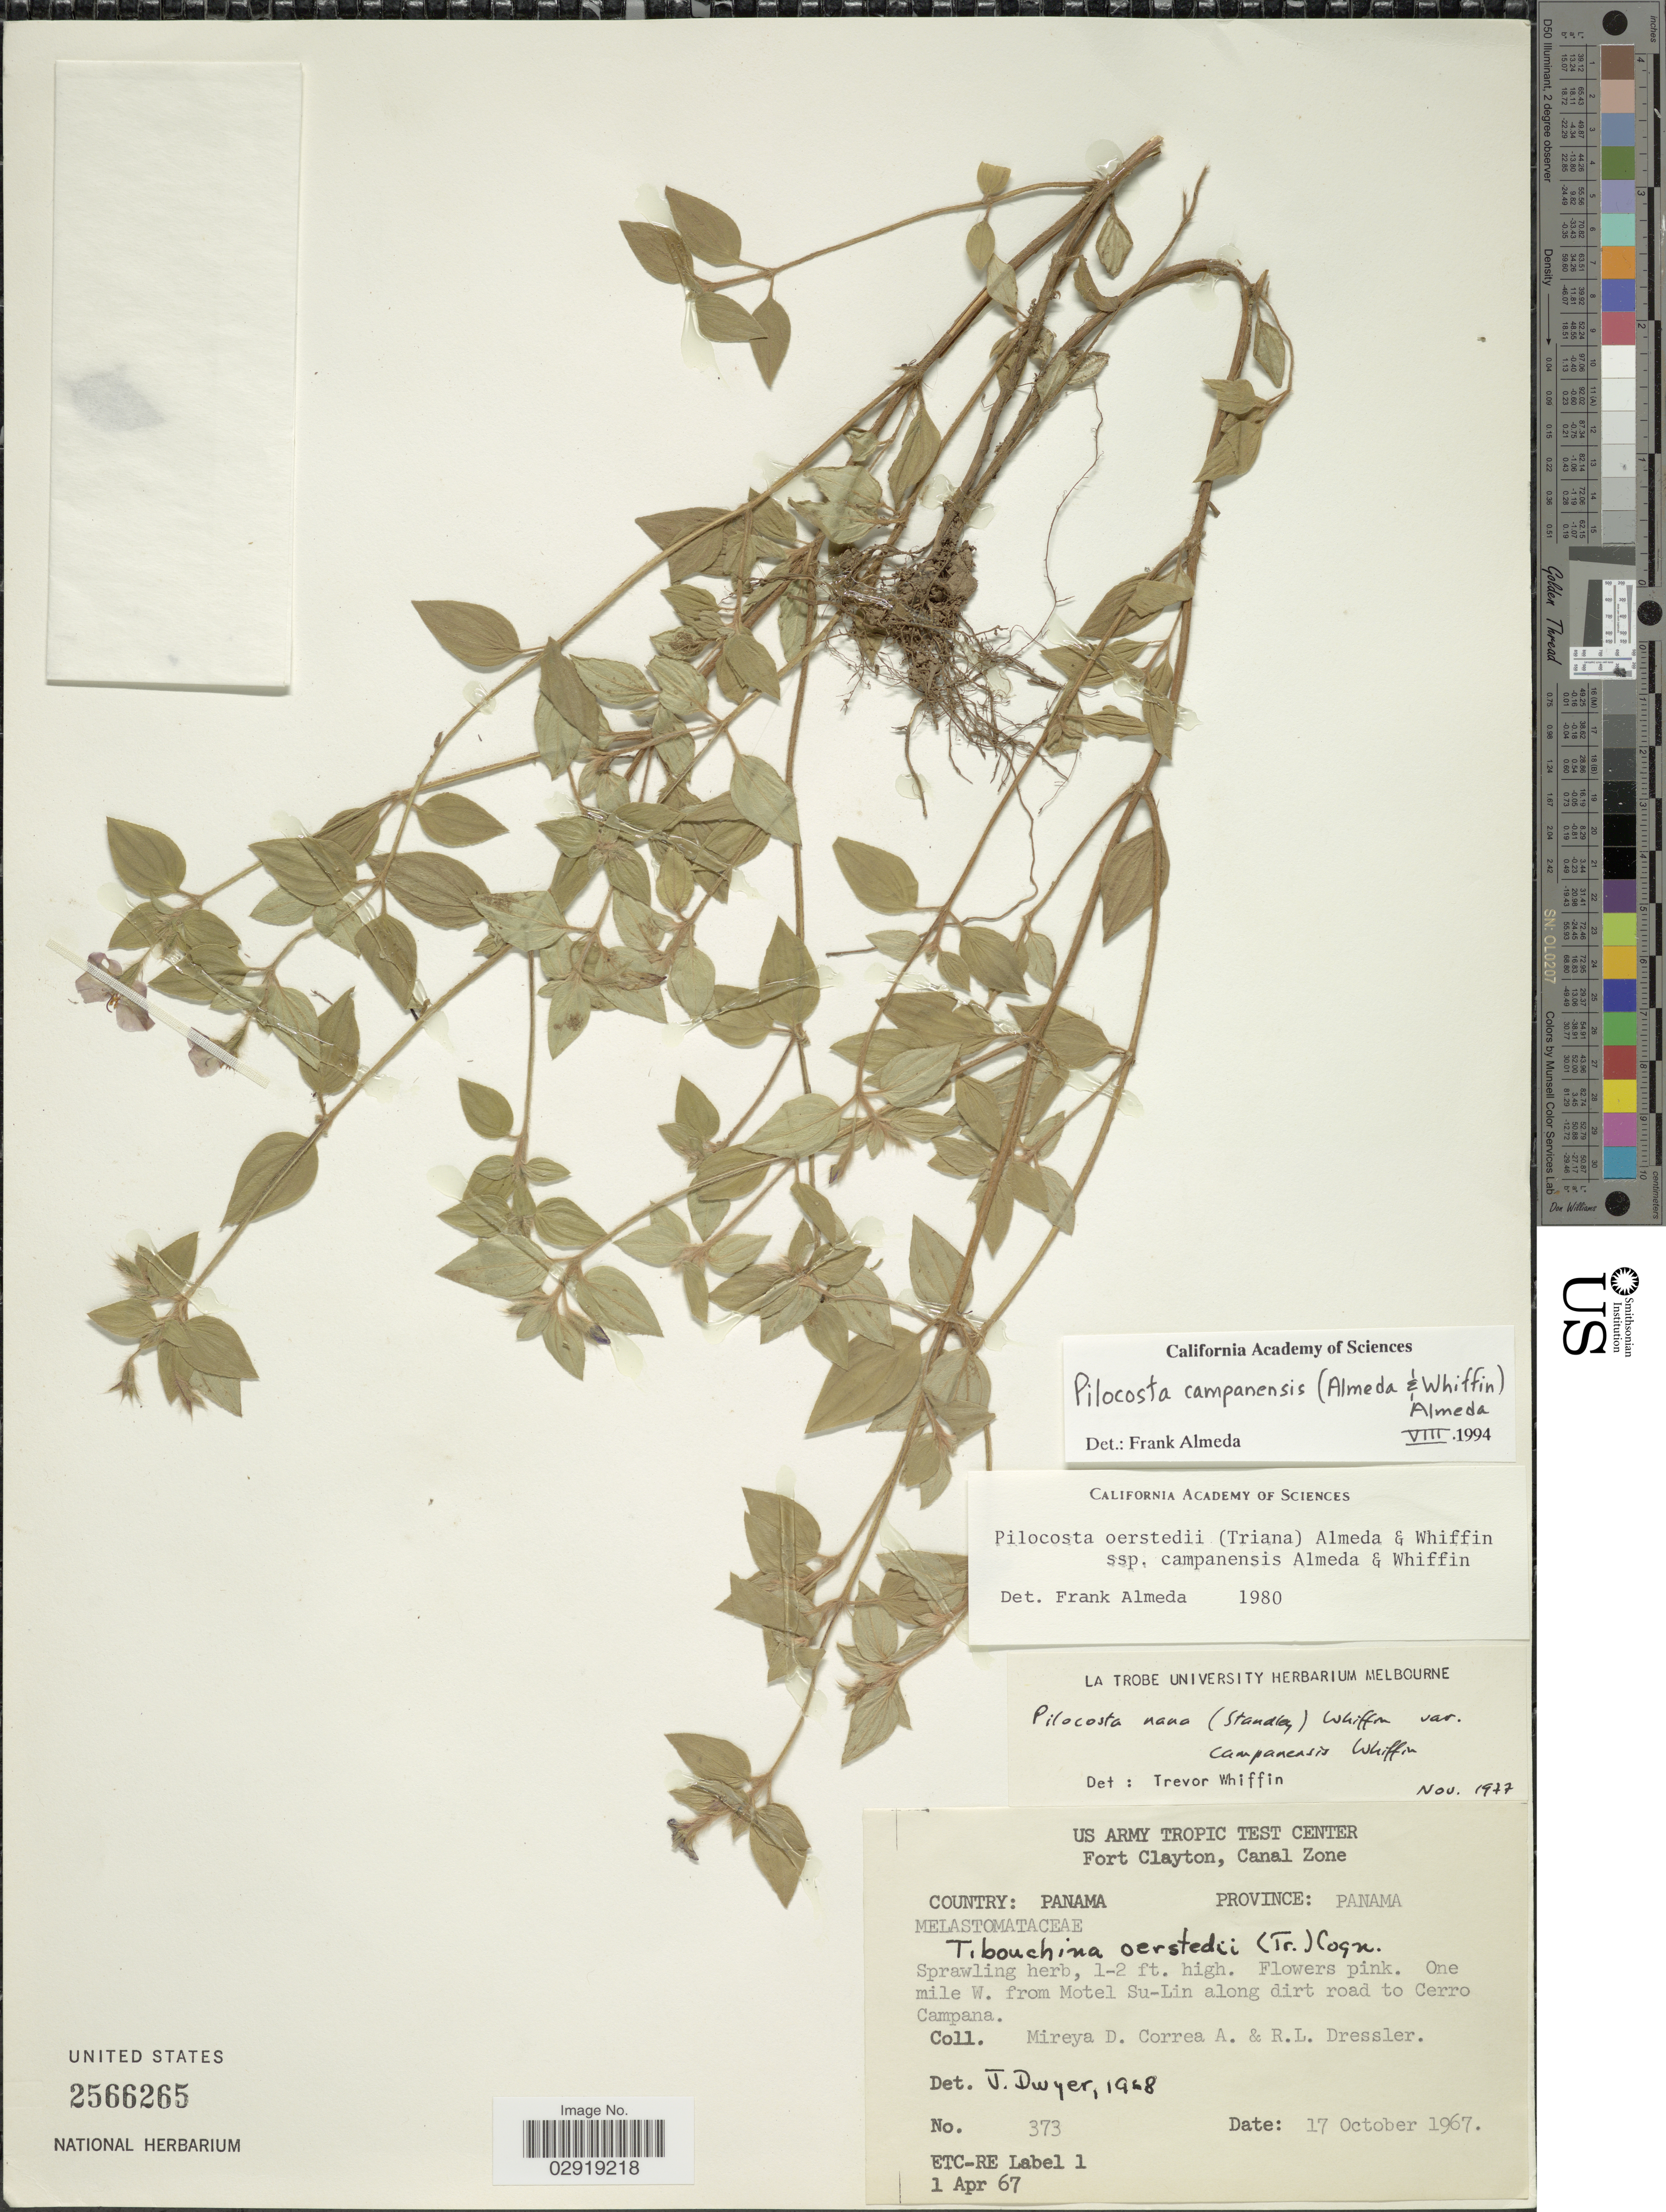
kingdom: Plantae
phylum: Tracheophyta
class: Magnoliopsida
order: Myrtales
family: Melastomataceae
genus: Pilocosta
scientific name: Pilocosta campanensis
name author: (Almeda &) Almeda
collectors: M. D. Corrêa-A. & R. Dressler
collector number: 373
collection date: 1967-10-17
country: Panama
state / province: Panamá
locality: One mile W. from Motel Su-Lin along dirt road to Cerro Campana.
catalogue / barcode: US 2566265